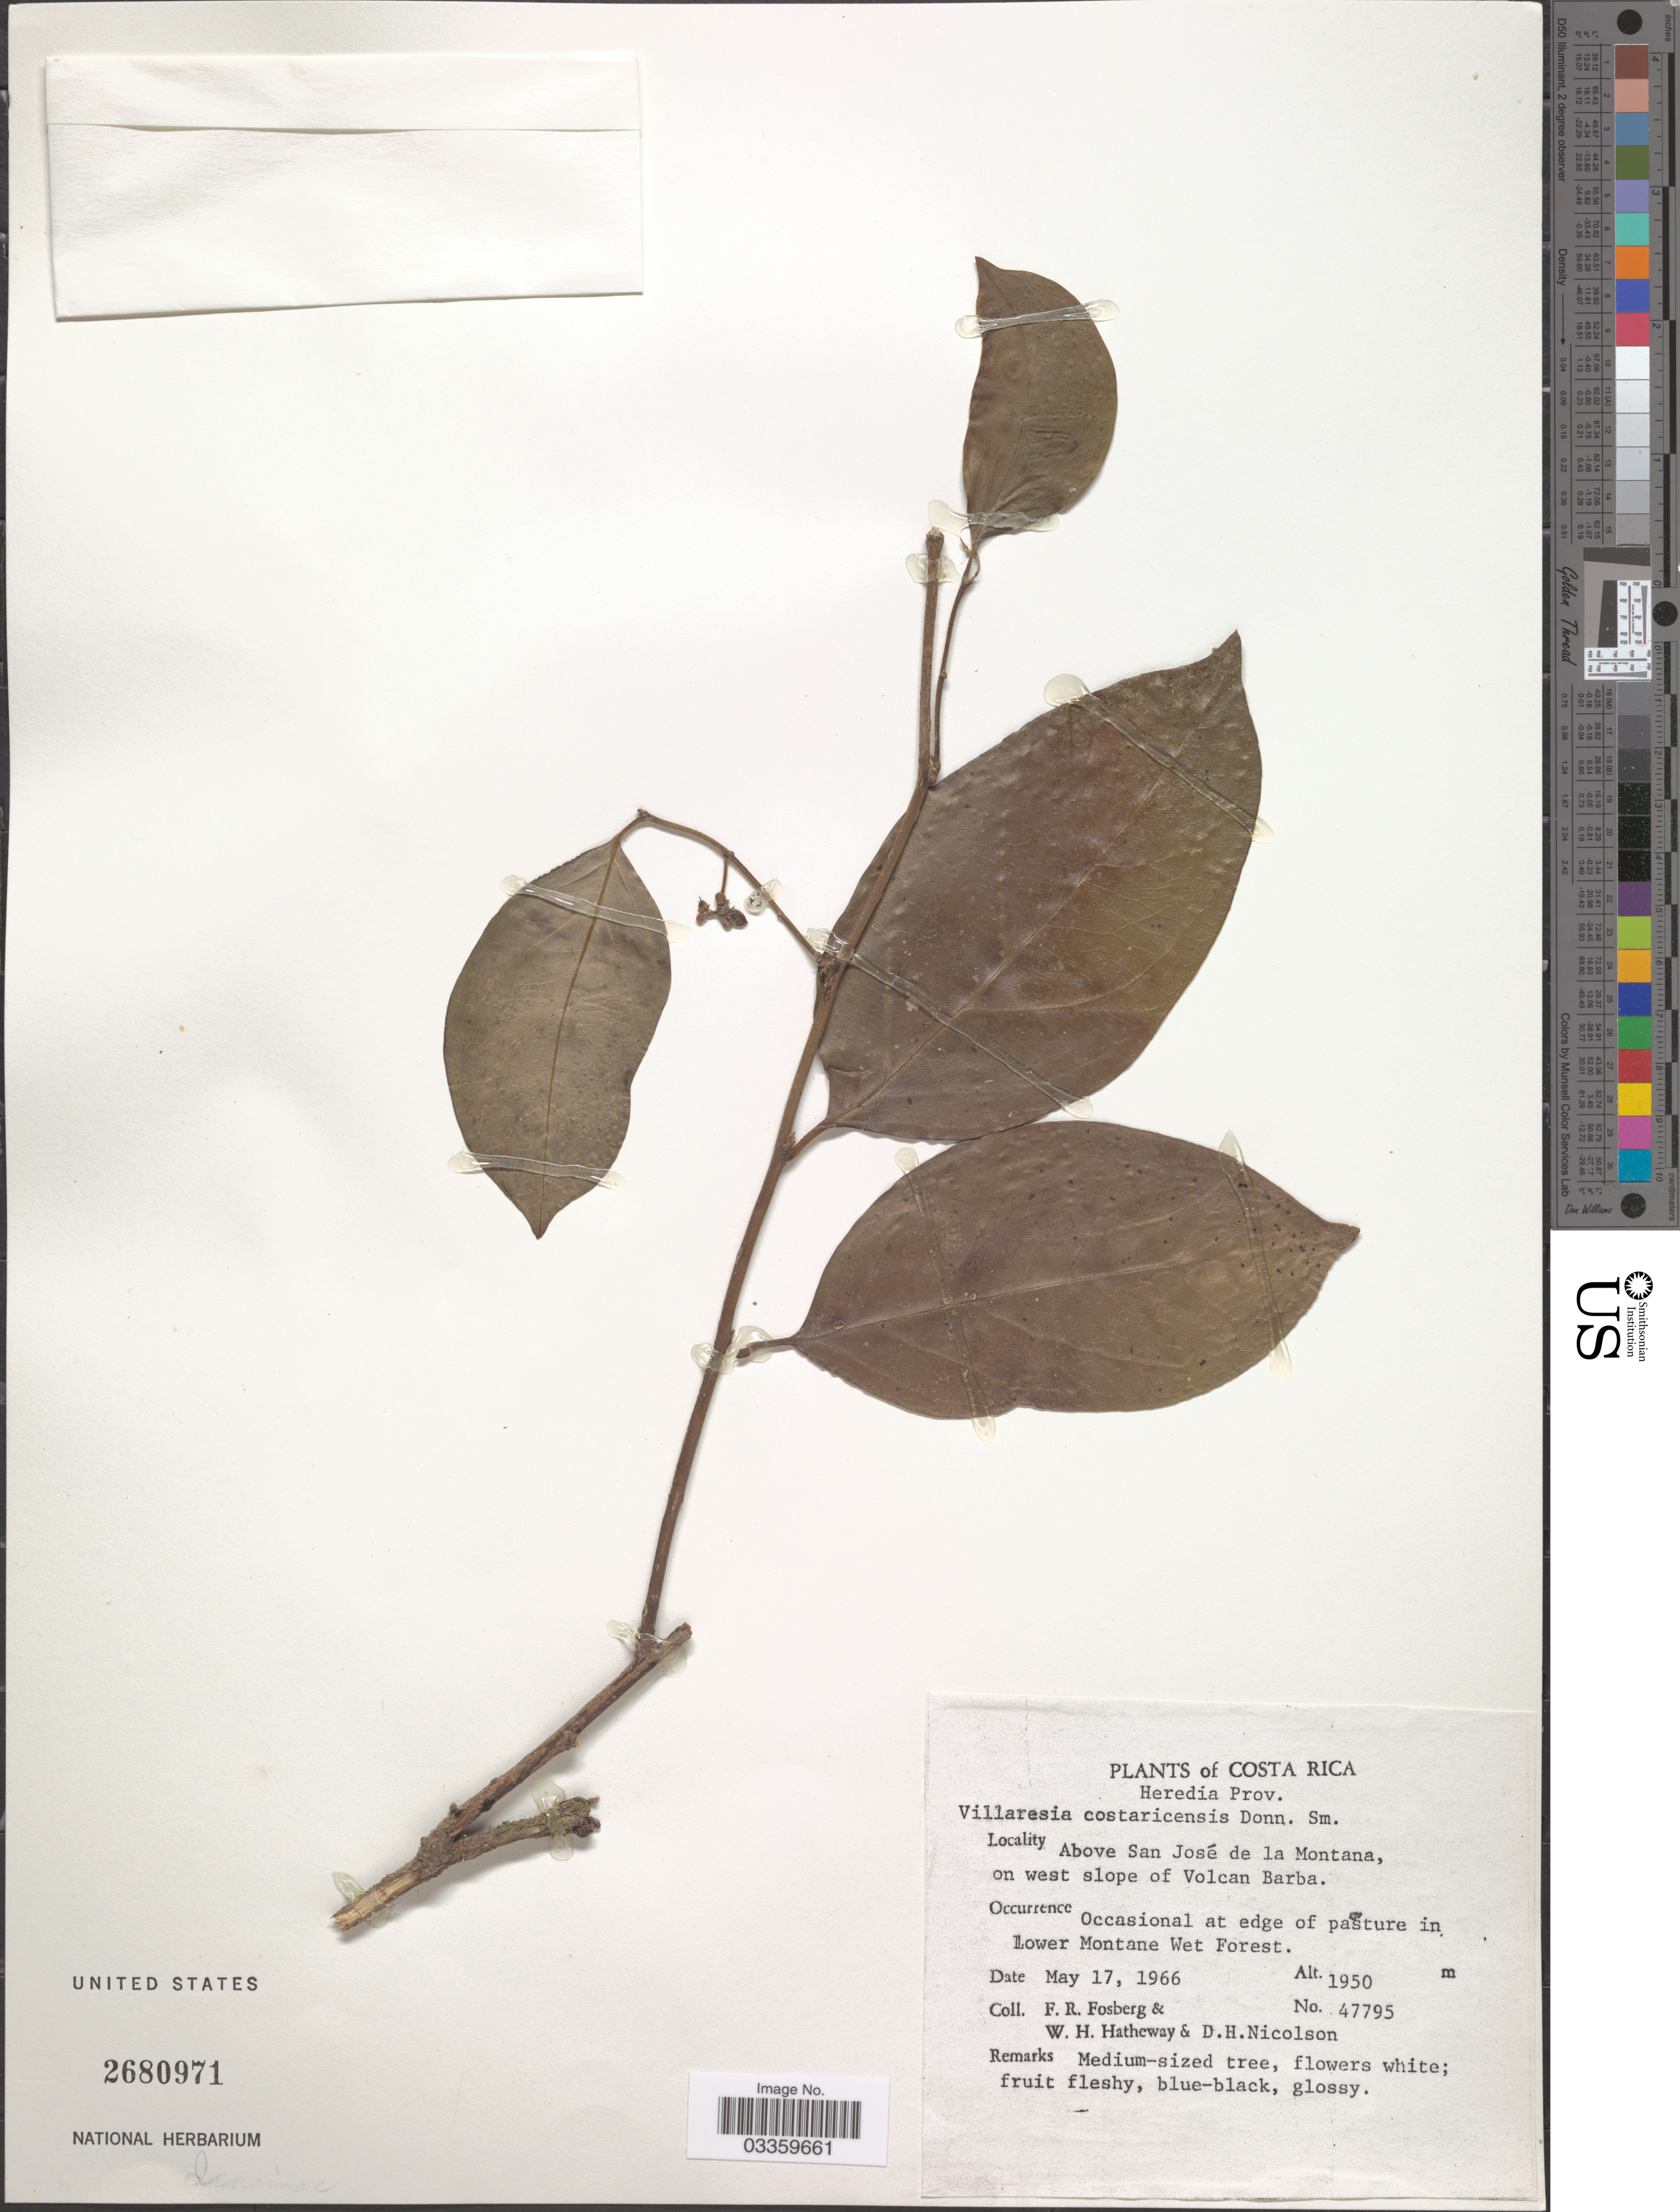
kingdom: Plantae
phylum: Tracheophyta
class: Magnoliopsida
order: Cardiopteridales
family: Cardiopteridaceae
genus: Citronella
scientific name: Citronella costaricensis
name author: (Donn. Sm.) R.A. Howard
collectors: F. R. Fosberg, W. H. Hatheway & D. H. Nicolson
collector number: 47795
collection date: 1966-05-17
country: Costa Rica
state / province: Heredia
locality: Above San José de la Montana, on west slope of Volcan Barba.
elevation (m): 1950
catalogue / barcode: US 2680971